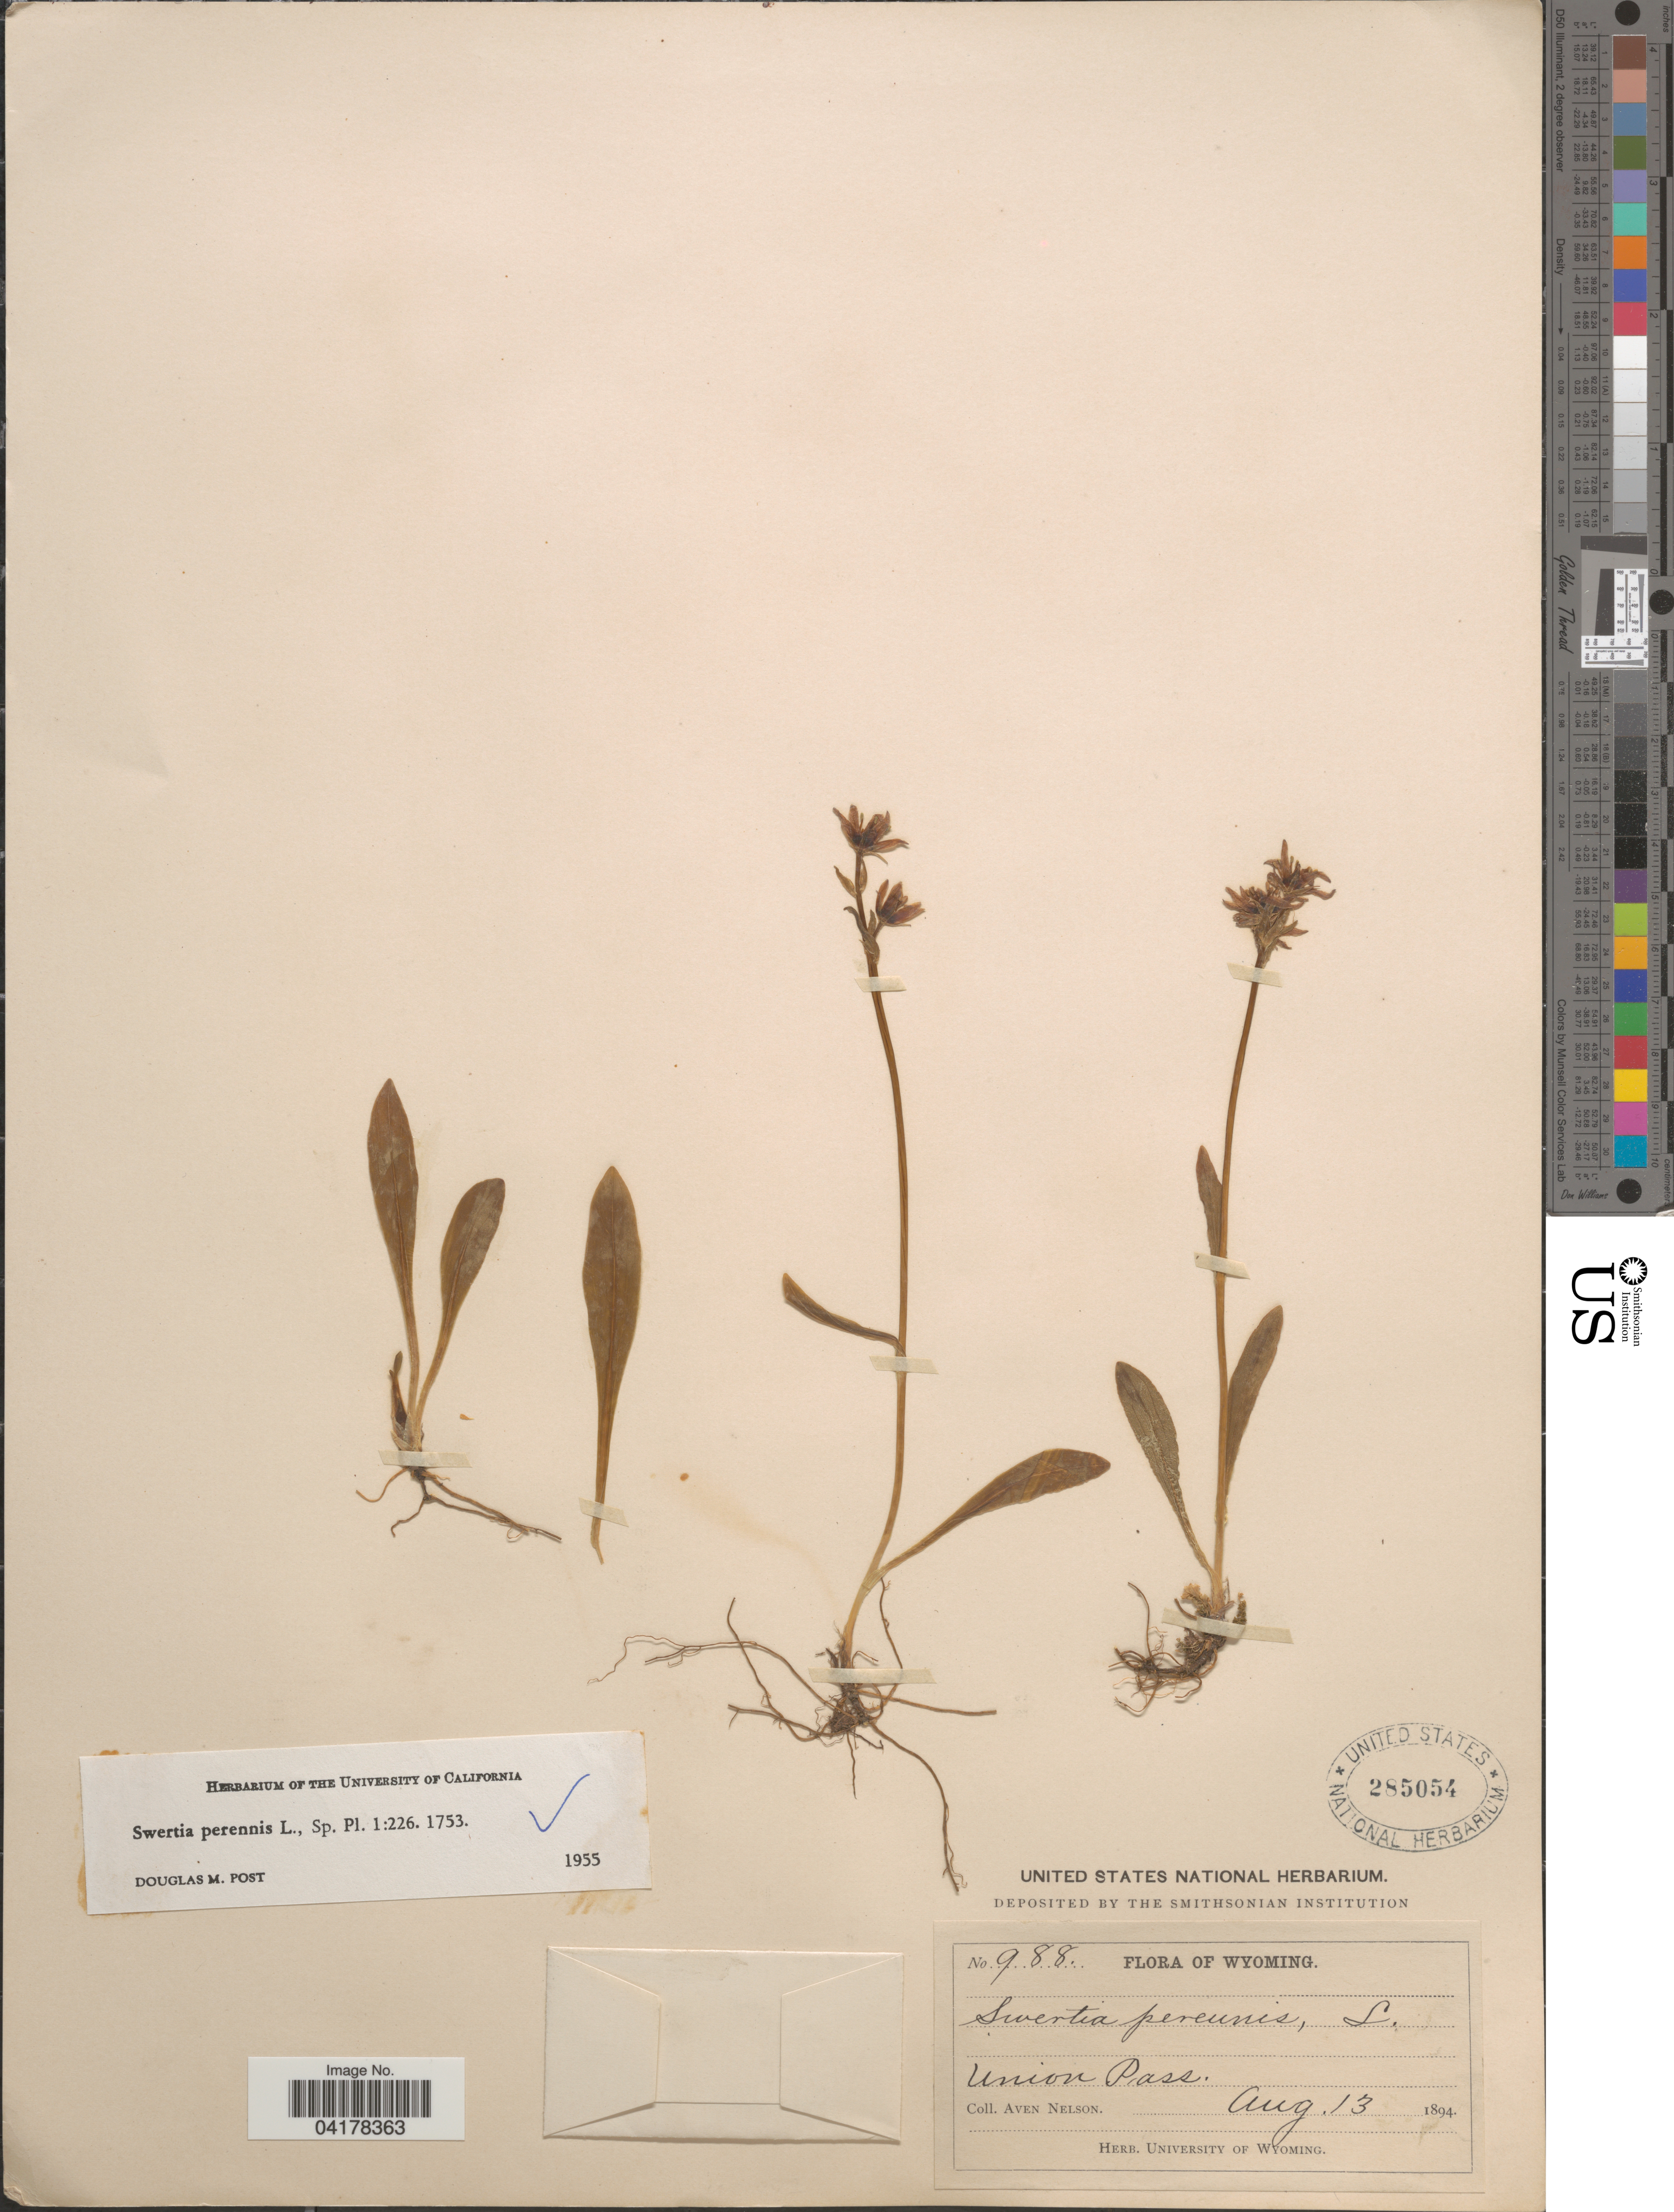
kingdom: Plantae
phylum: Tracheophyta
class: Magnoliopsida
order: Gentianales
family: Gentianaceae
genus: Swertia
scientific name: Swertia perennis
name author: L.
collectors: A. Nelson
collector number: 988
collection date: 1894-08-13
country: United States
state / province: Wyoming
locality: Union Pass.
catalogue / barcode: US 285054